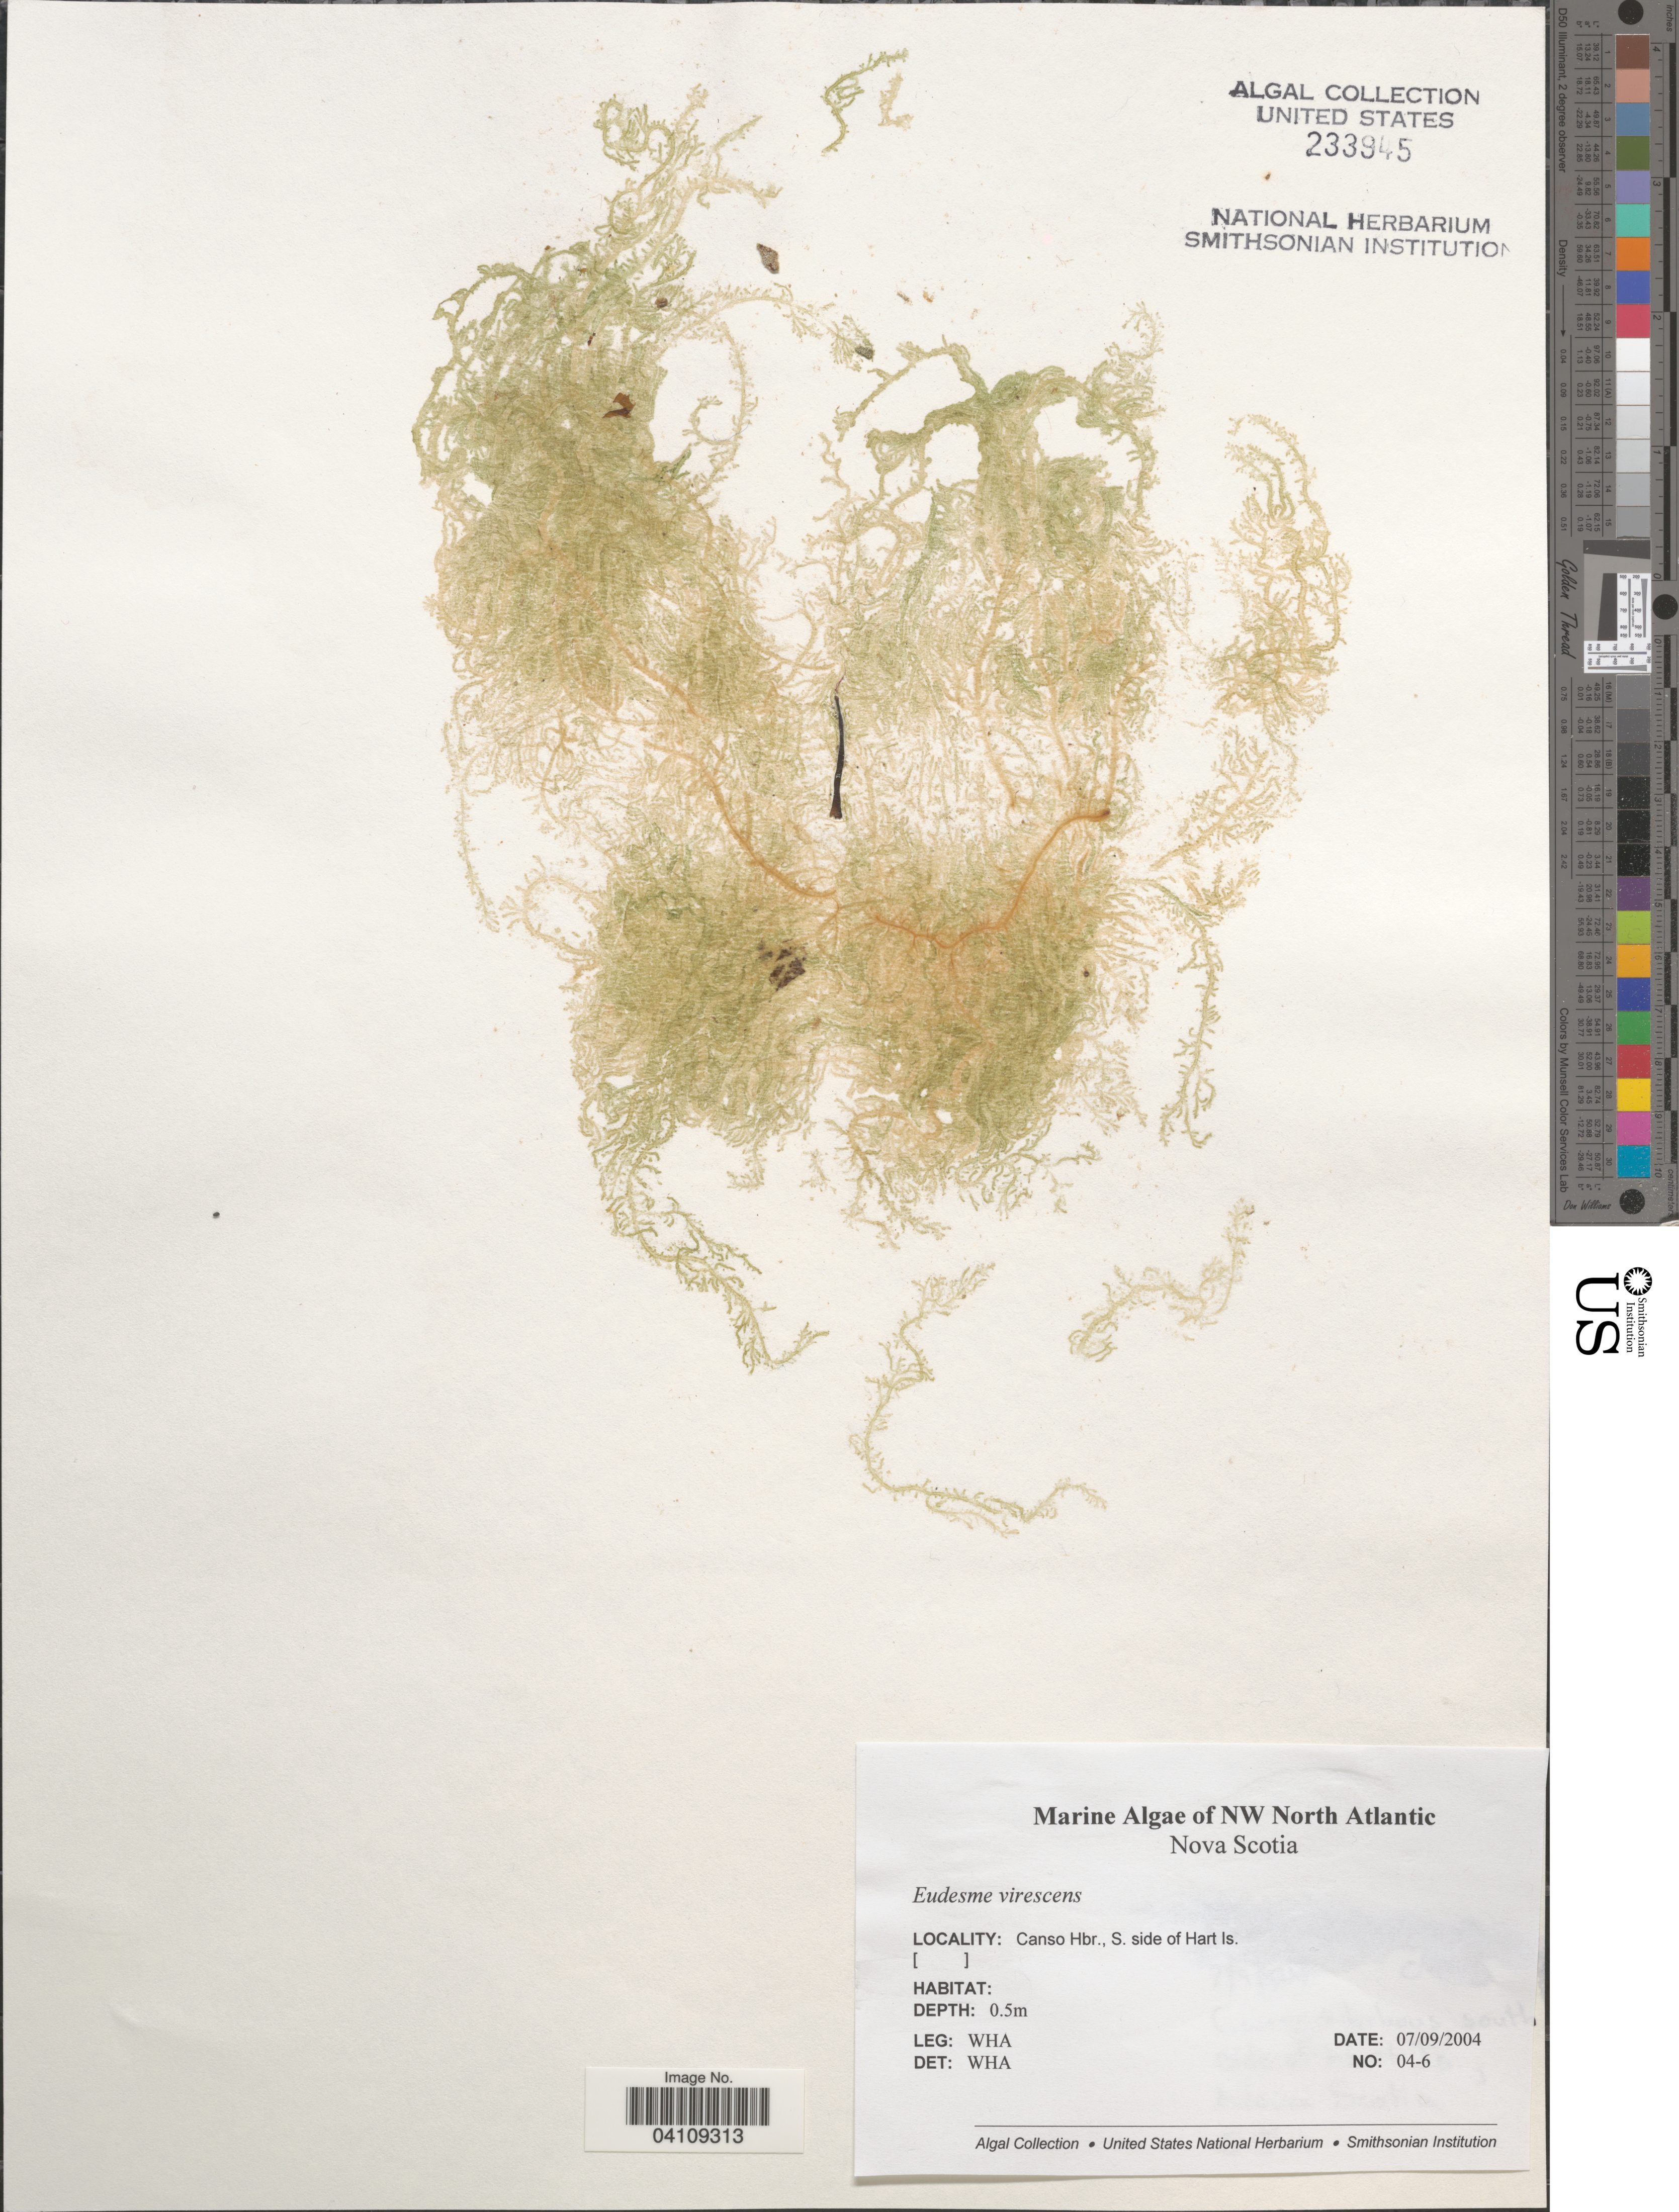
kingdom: Chromista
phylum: Ochrophyta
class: Phaeophyceae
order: Ectocarpales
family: Chordariaceae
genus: Eudesme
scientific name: Eudesme virescens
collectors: W. H. Adey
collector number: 04-6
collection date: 2004-07-09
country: Canada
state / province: Nova Scotia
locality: NW North Atlantic. Canso Hbr., S. side of Hart Is.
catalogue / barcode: US 233945